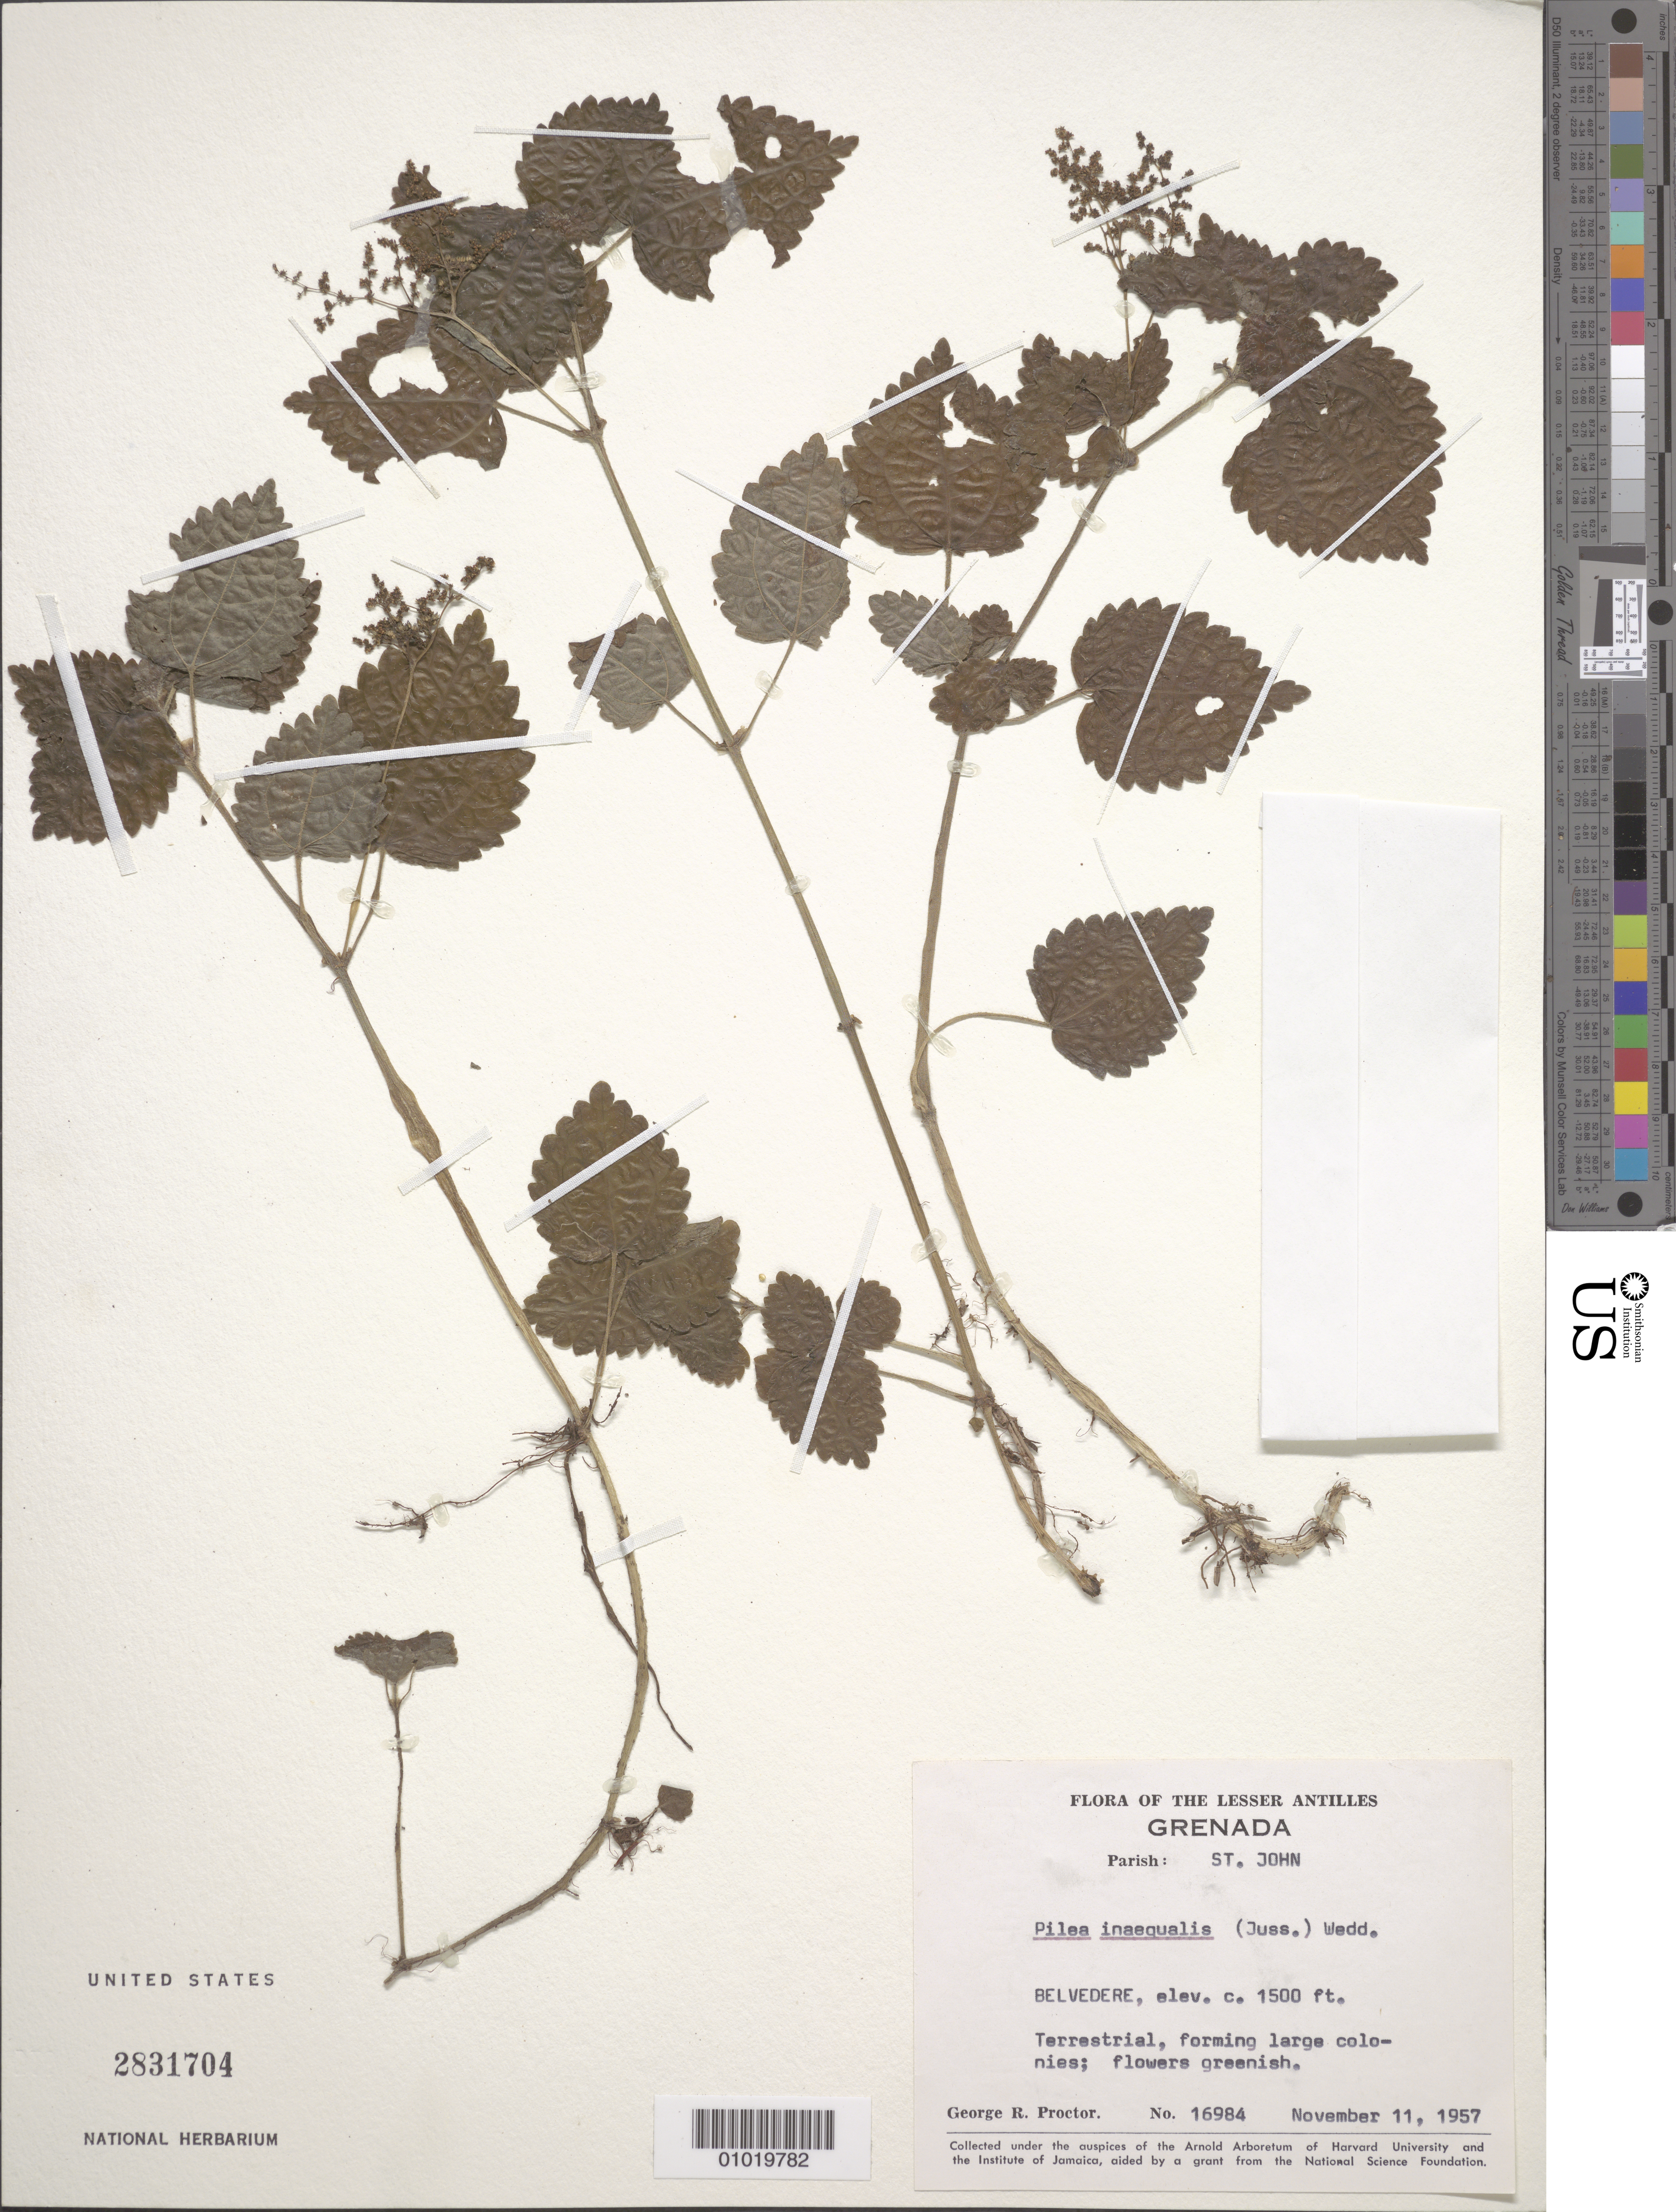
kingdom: Plantae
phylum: Tracheophyta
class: Magnoliopsida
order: Rosales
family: Urticaceae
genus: Pilea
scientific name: Pilea inaequalis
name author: (Juss. ex Poir.) Wedd.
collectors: G. R. Proctor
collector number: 16984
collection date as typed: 11 Nov 1957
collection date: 1957-11-11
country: Grenada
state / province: Saint John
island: Grenada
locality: Belvedere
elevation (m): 457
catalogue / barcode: US 2831704